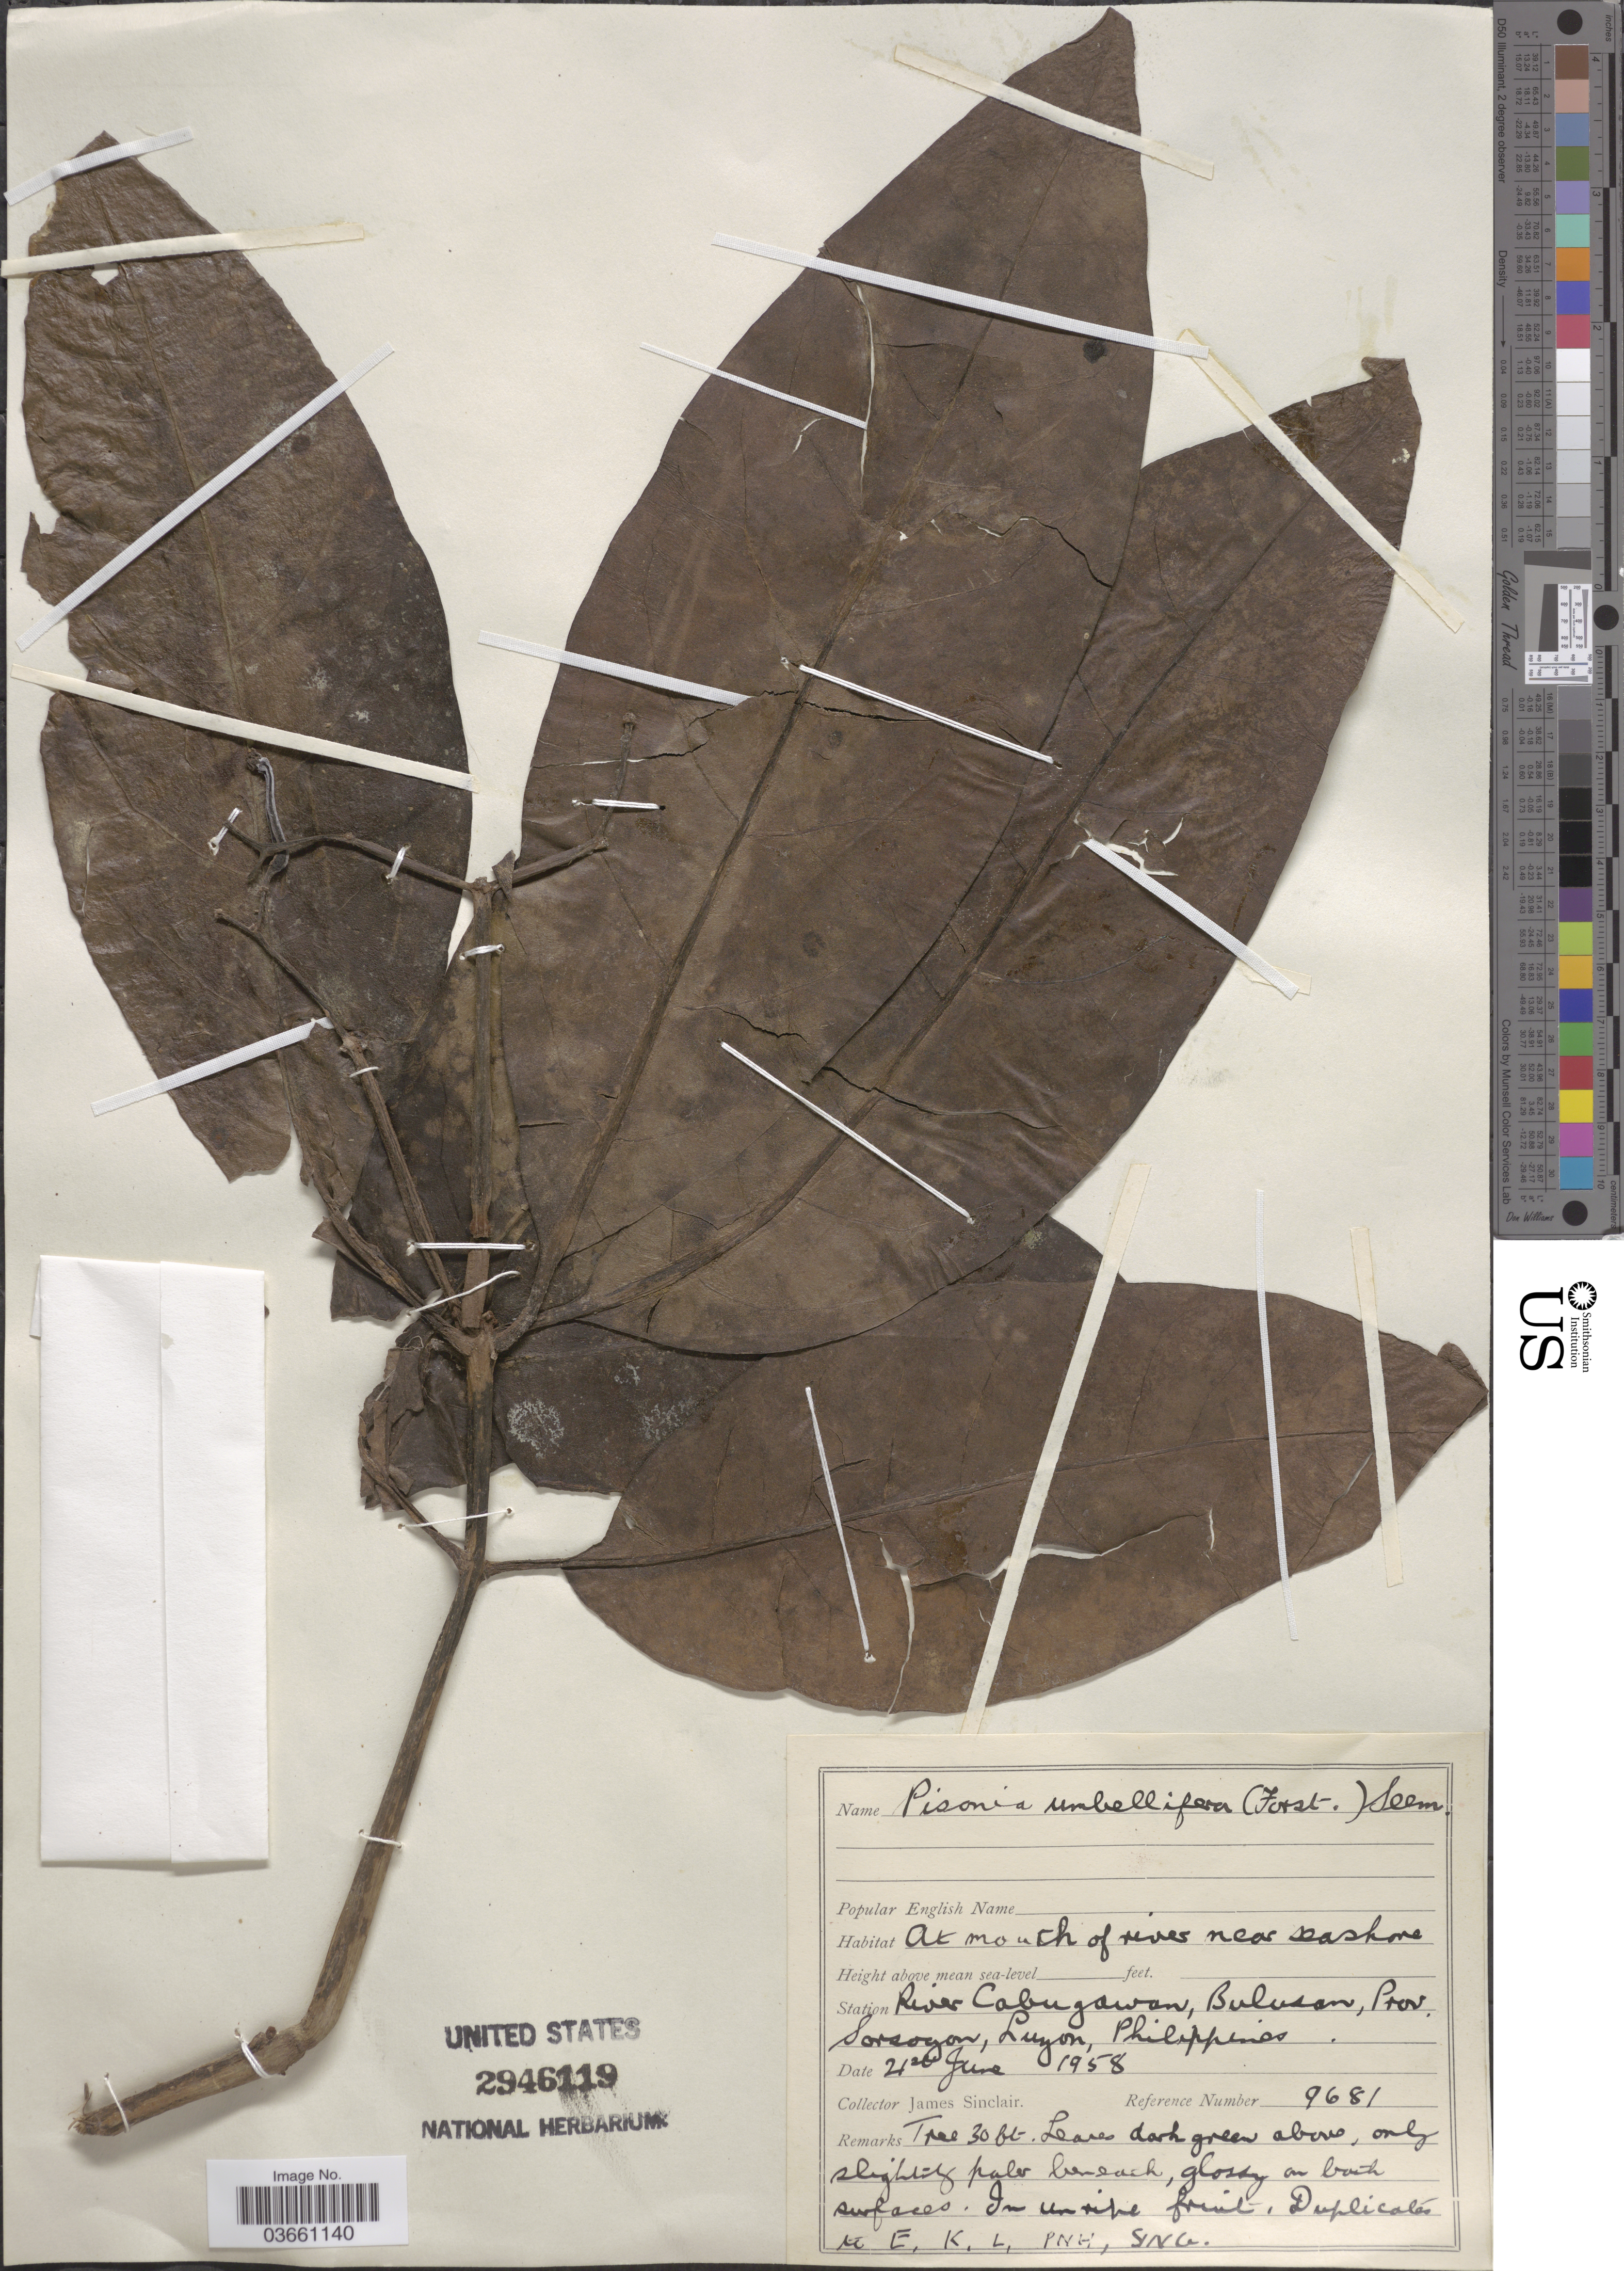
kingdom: Plantae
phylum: Tracheophyta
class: Magnoliopsida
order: Caryophyllales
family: Nyctaginaceae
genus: Pisonia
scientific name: Pisonia umbellifera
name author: (J.R. Forst. & G. Forst.) Seem.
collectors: J. Sinclair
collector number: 9681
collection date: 1958-06-21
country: Philippines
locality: Station River Cabugawan, Bulusan, Prov. Sorsogon, Luzon.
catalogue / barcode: US 2946119